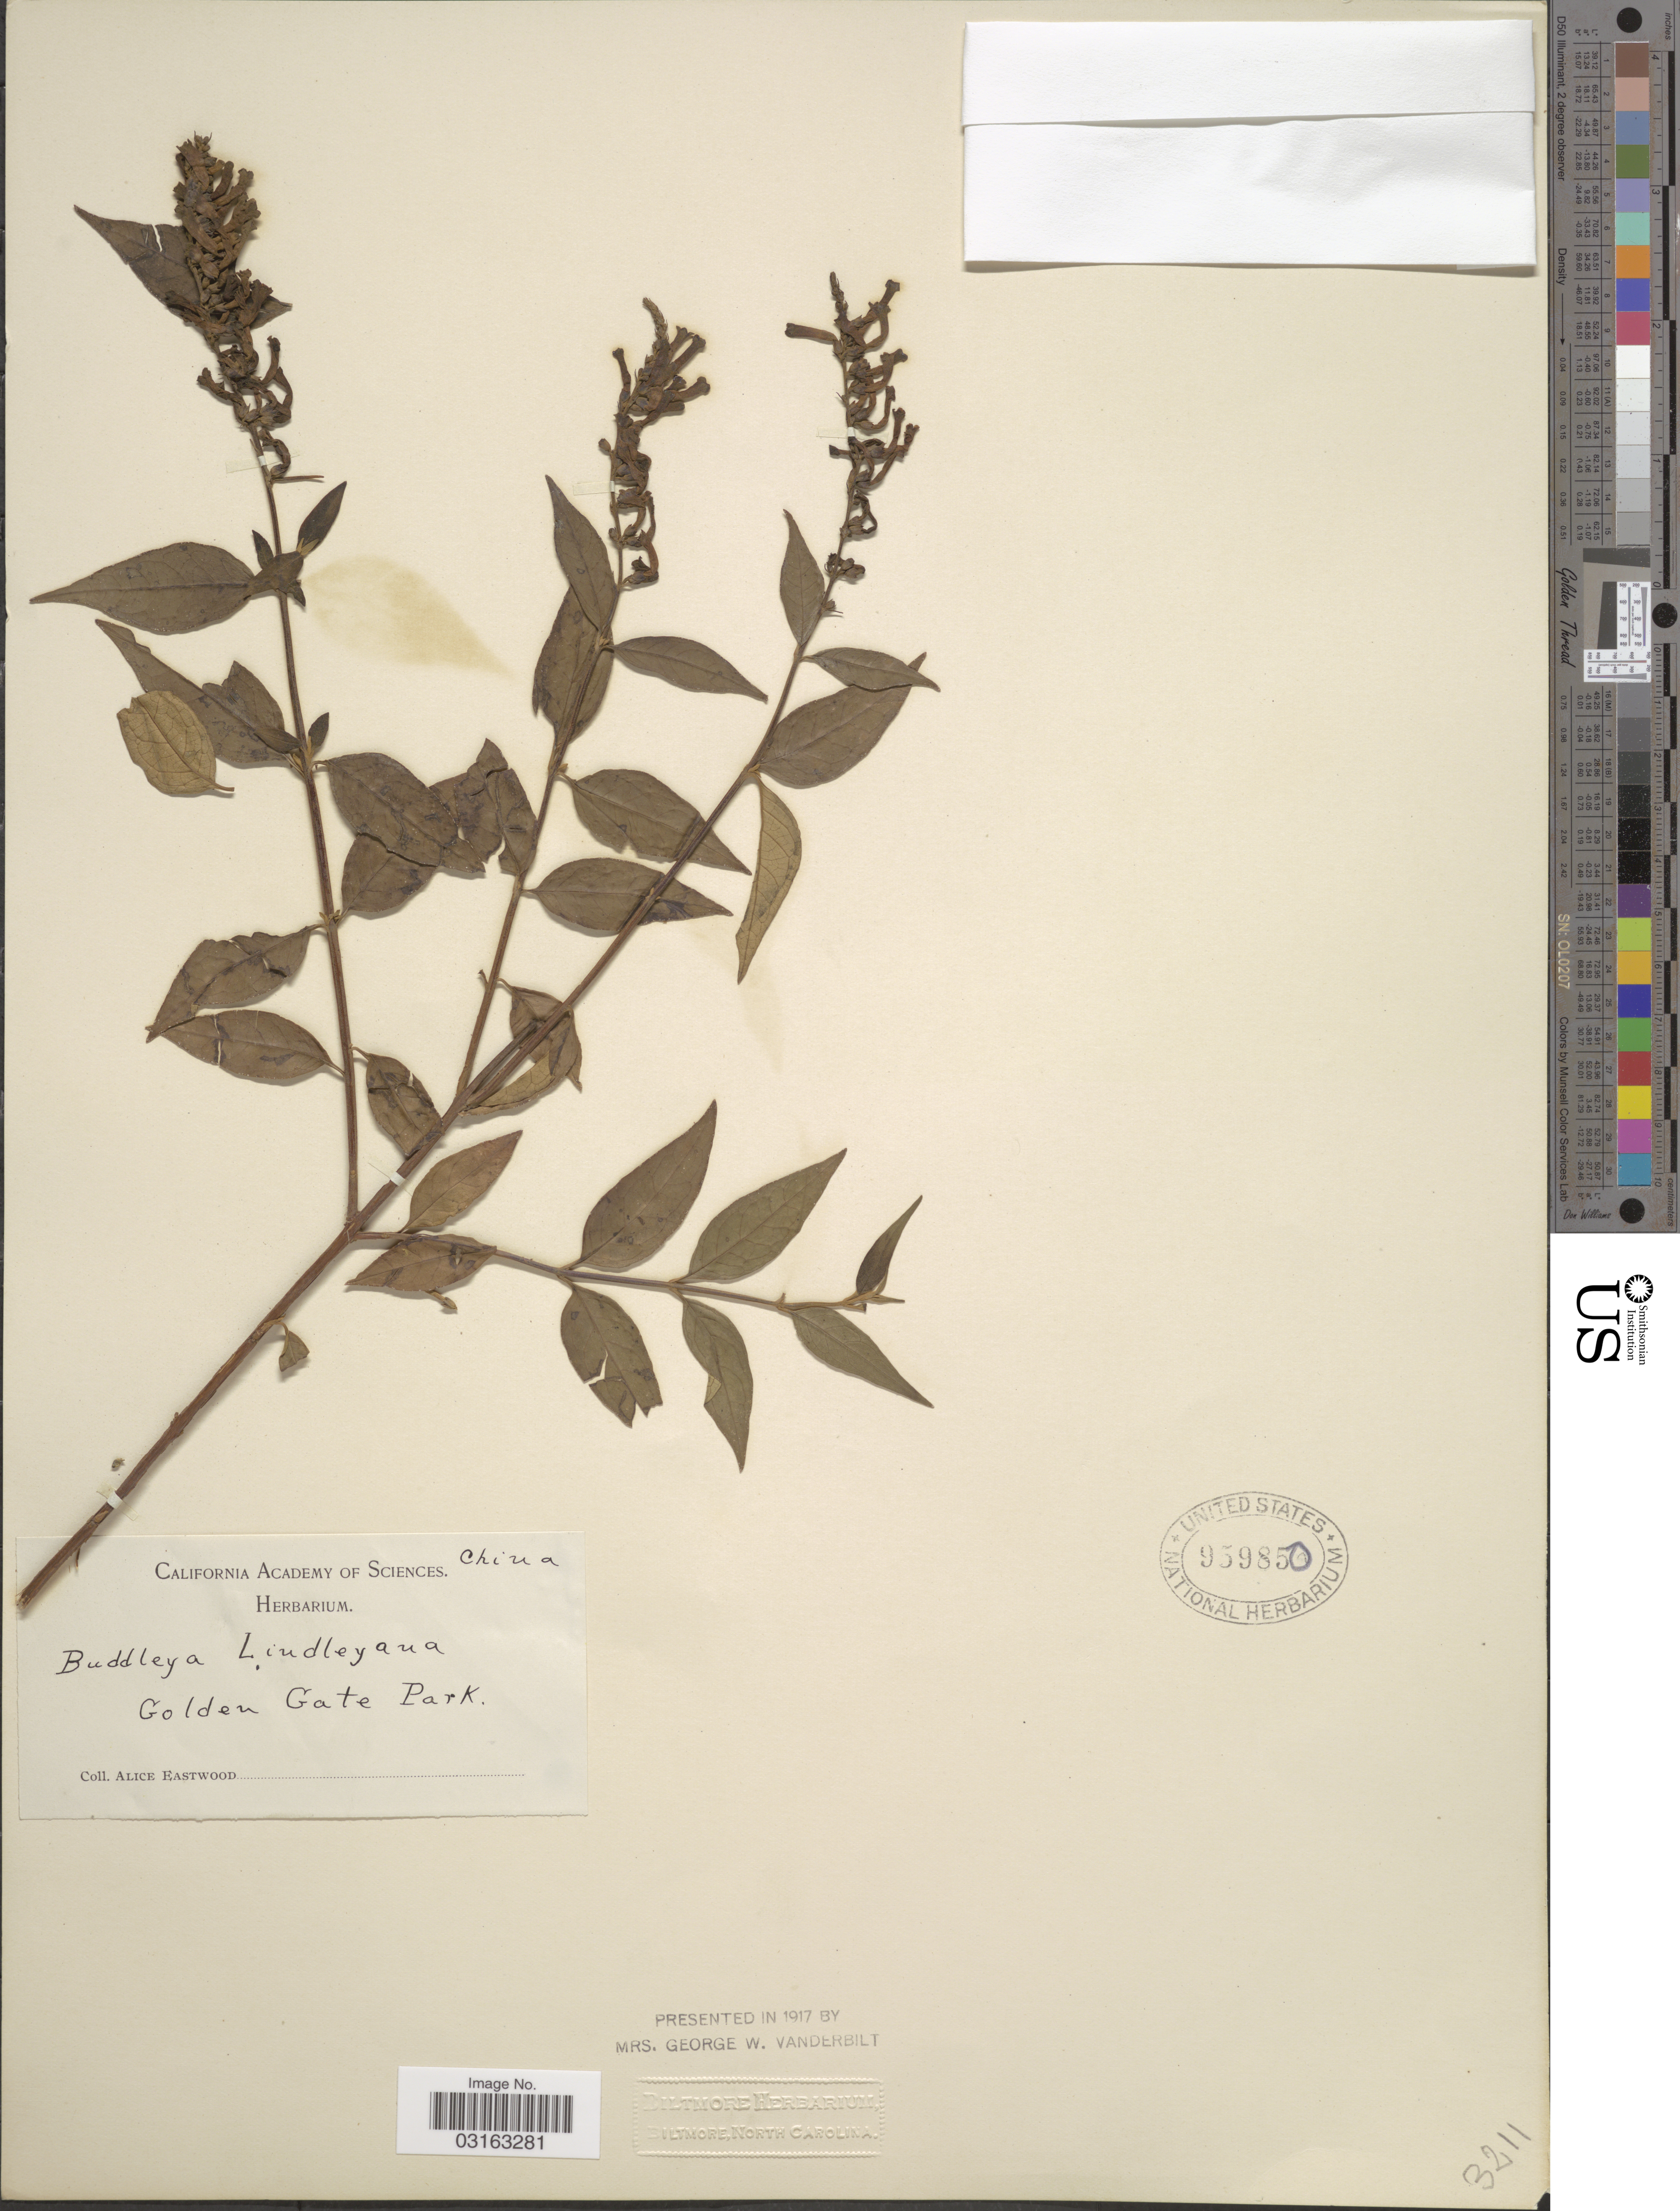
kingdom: Plantae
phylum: Tracheophyta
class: Magnoliopsida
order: Lamiales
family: Scrophulariaceae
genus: Buddleja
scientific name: Buddleja lindleyana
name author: Fortune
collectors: A. Eastwood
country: United States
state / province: California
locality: Golden Gate Park.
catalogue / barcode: US 959850